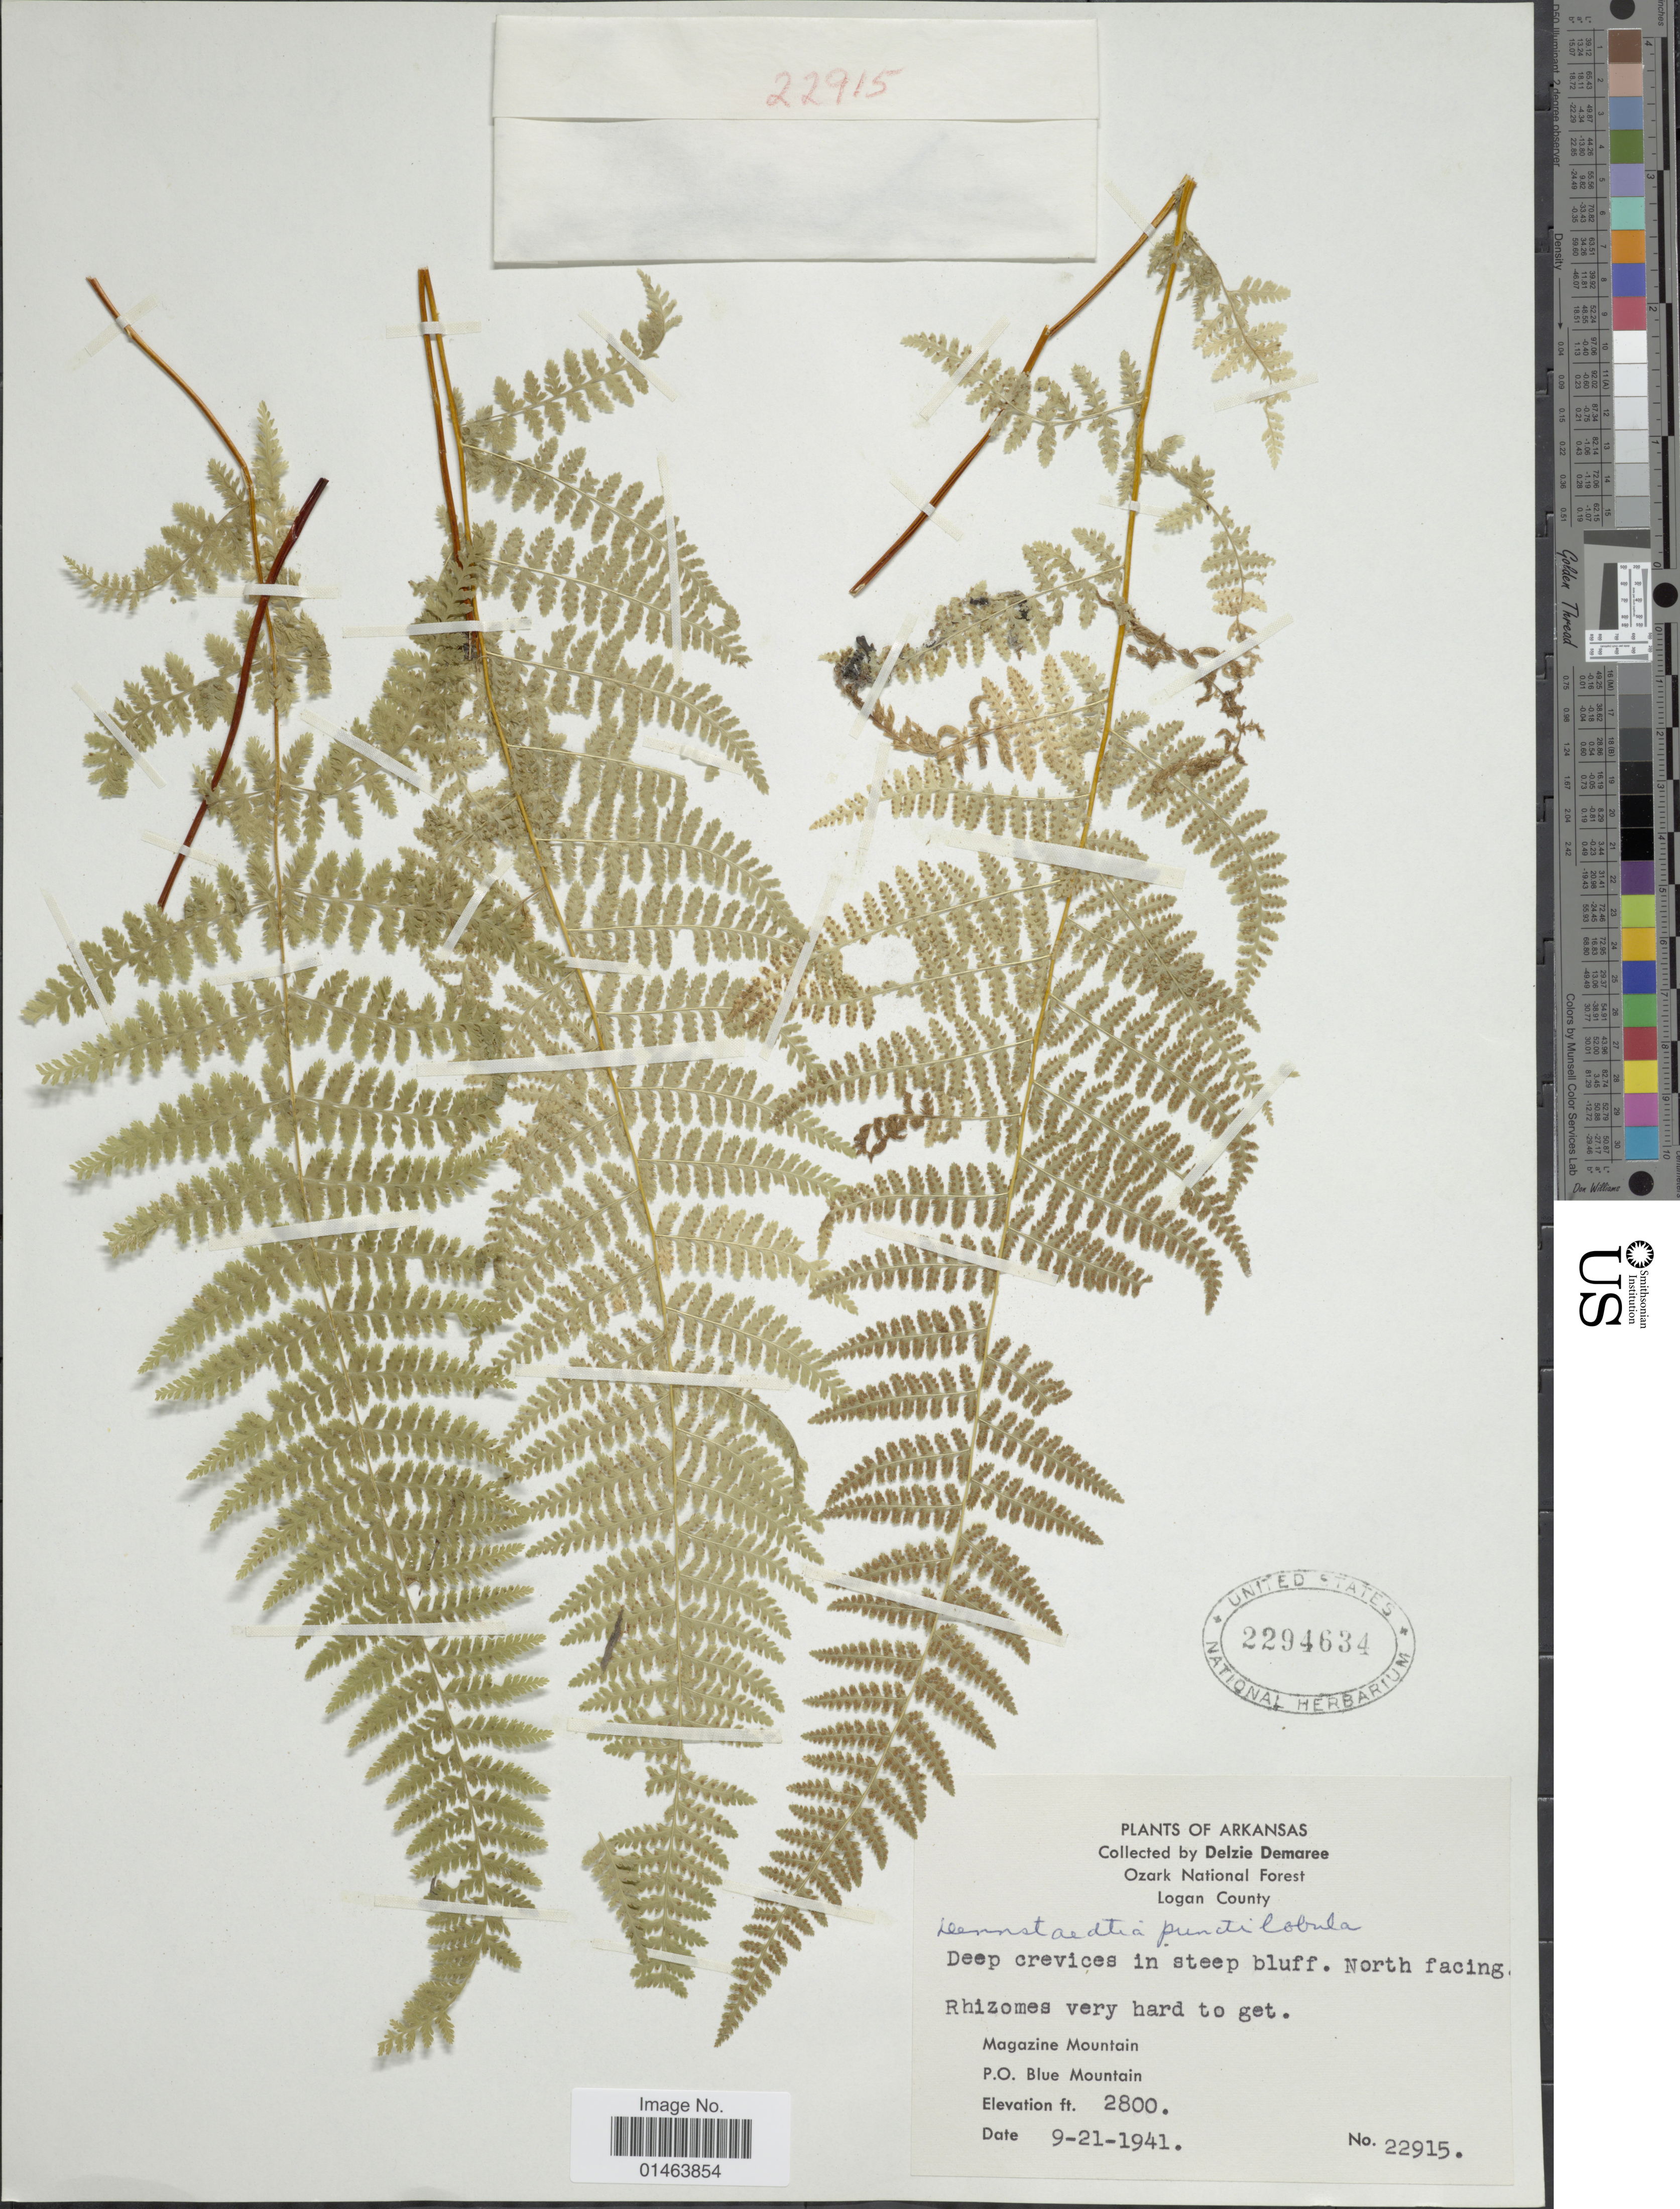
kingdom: Plantae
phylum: Tracheophyta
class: Polypodiopsida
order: Polypodiales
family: Dennstaedtiaceae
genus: Dennstaedtia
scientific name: Dennstaedtia punctilobula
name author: (Michx.) T. Moore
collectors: D. Demaree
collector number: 22915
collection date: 1940-09-21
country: United States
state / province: Arkansas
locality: Arkansas, Ozark National Forest, Logan County, Magazine Mountaine, P.O. Blue Mountain.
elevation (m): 853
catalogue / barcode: US 2294634